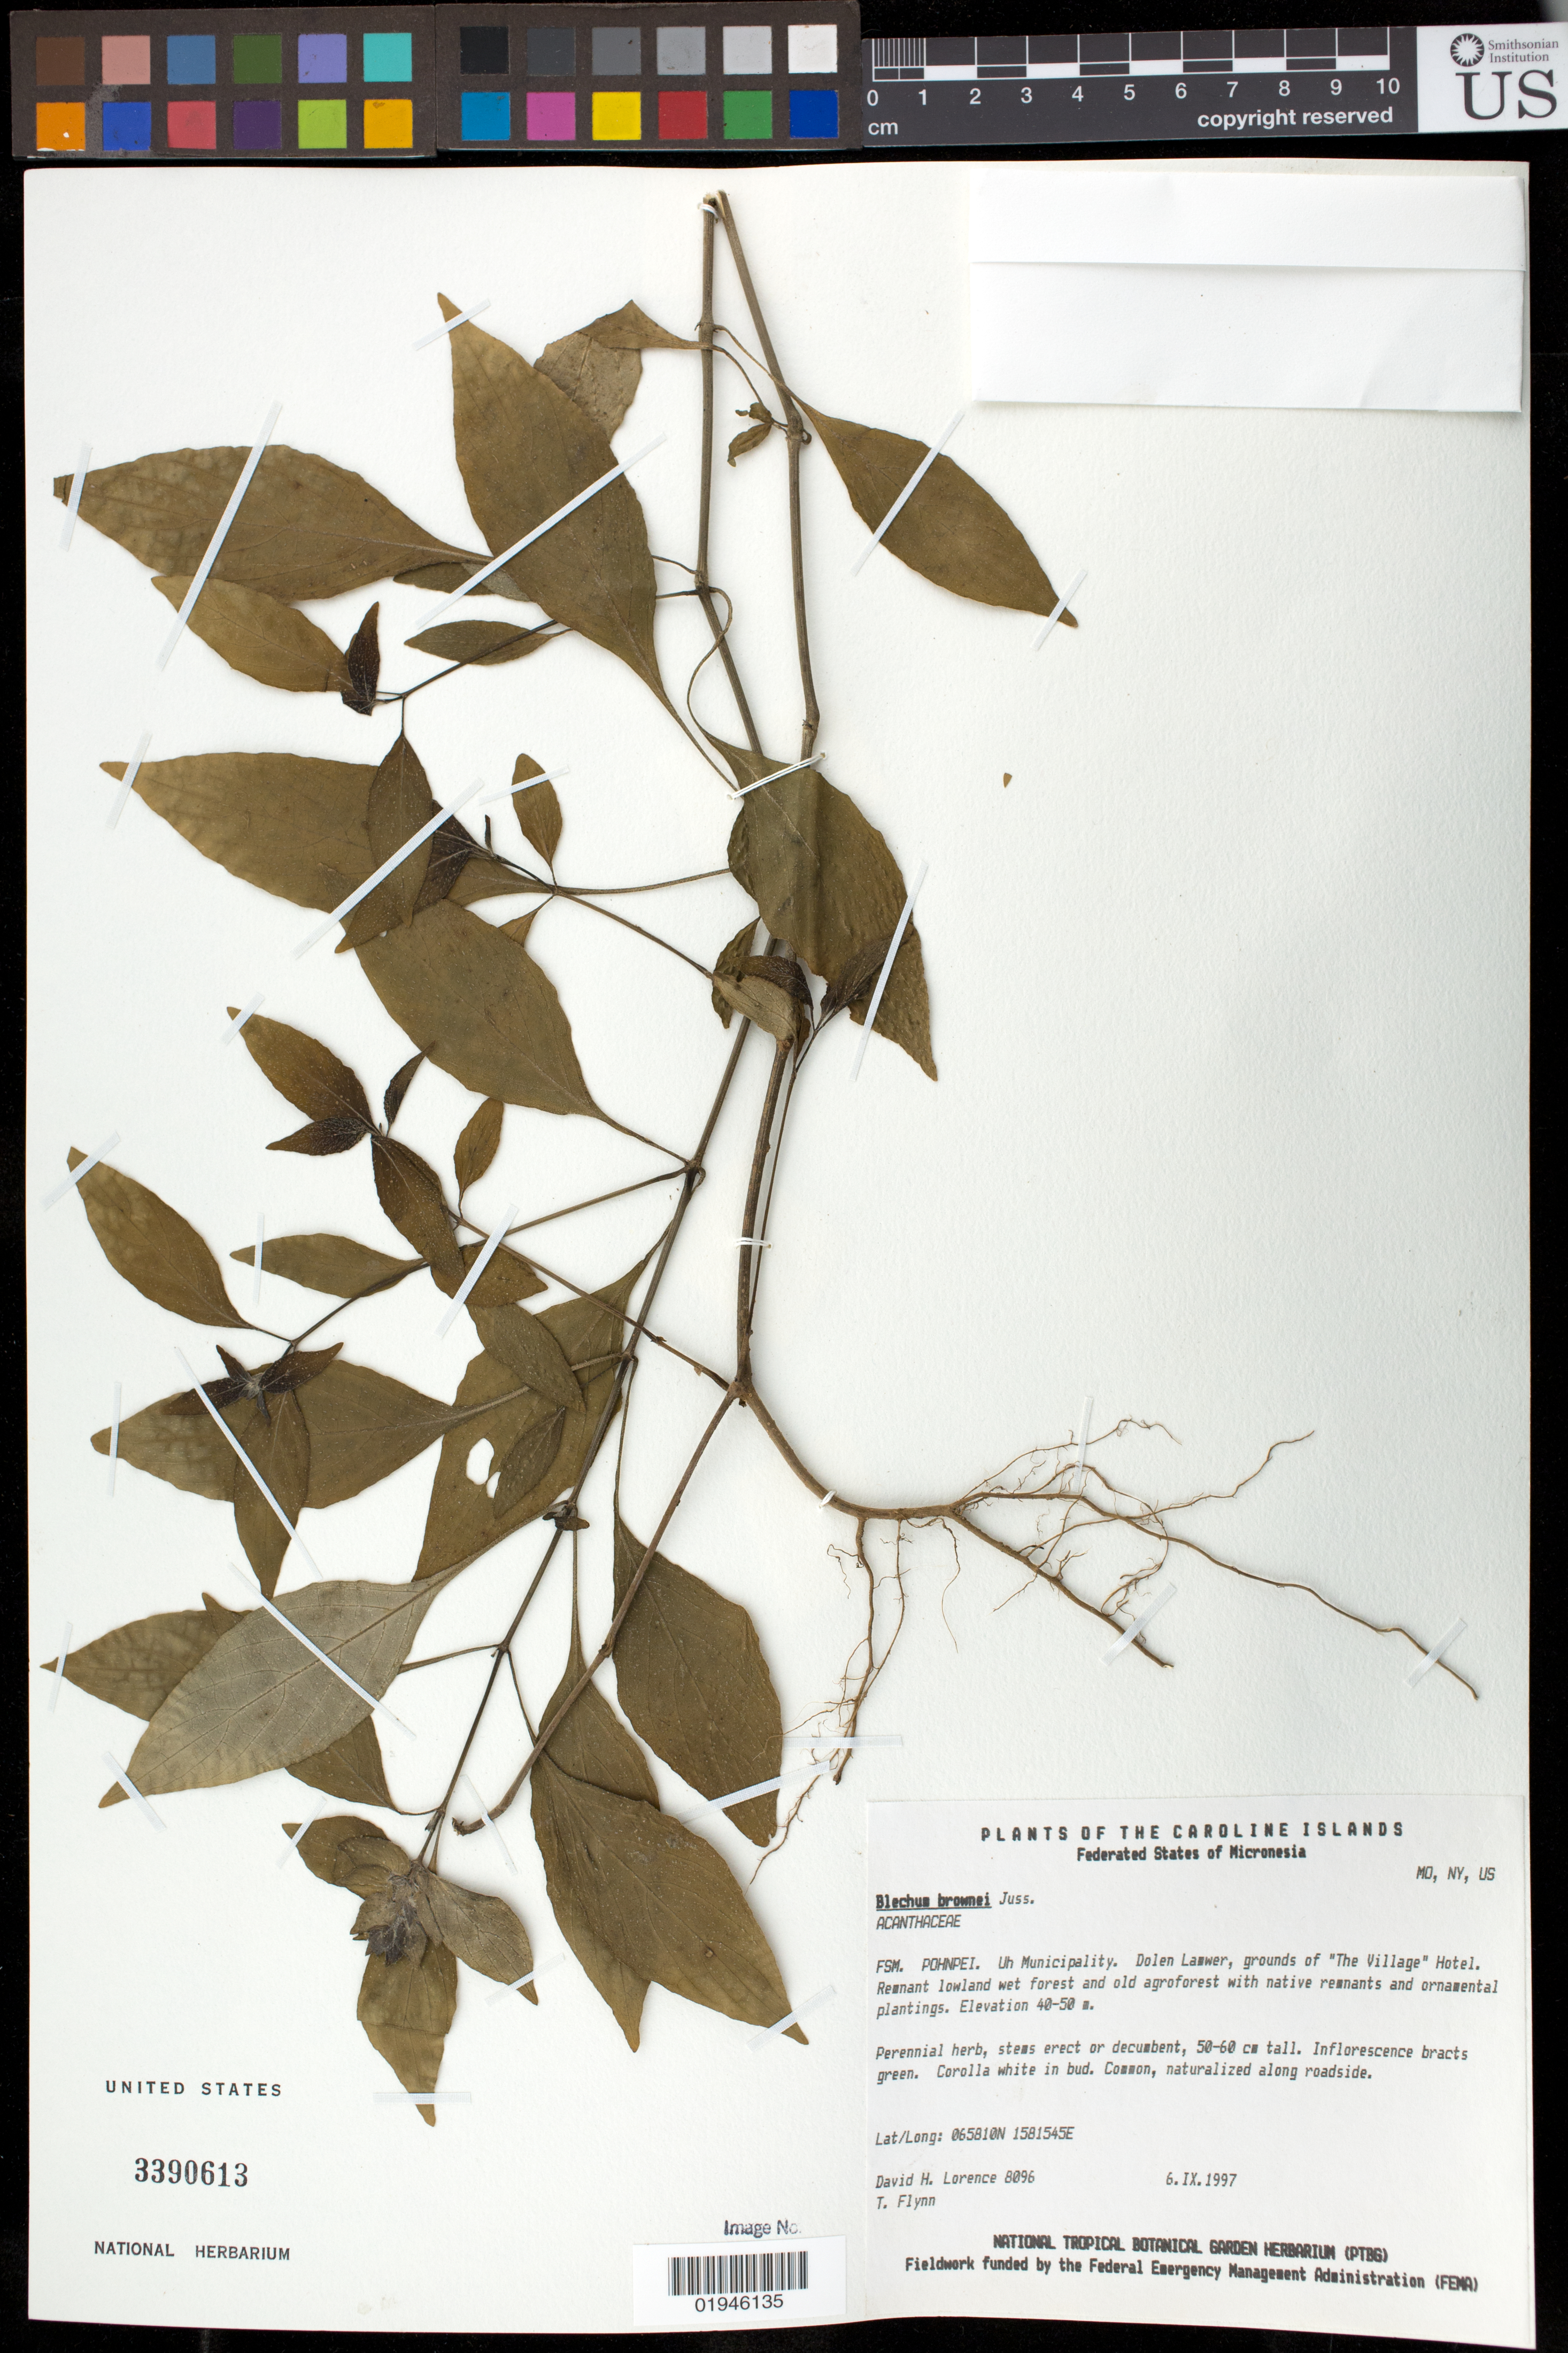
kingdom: Plantae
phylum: Tracheophyta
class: Magnoliopsida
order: Lamiales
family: Acanthaceae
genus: Blechum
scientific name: Blechum brownei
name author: Juss.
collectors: D. Lorence & T. W. Flynn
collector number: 8096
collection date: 1997-09-06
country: Micronesia, Federated States of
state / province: Pohnpei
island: Pohnpei [Ponape]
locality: Pohnpei. Uh Municipality, Dolen Lamwer, grounds of "The Village Hotel"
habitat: Remnant lowland wet forest and old agroforest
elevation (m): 40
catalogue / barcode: US 3390613